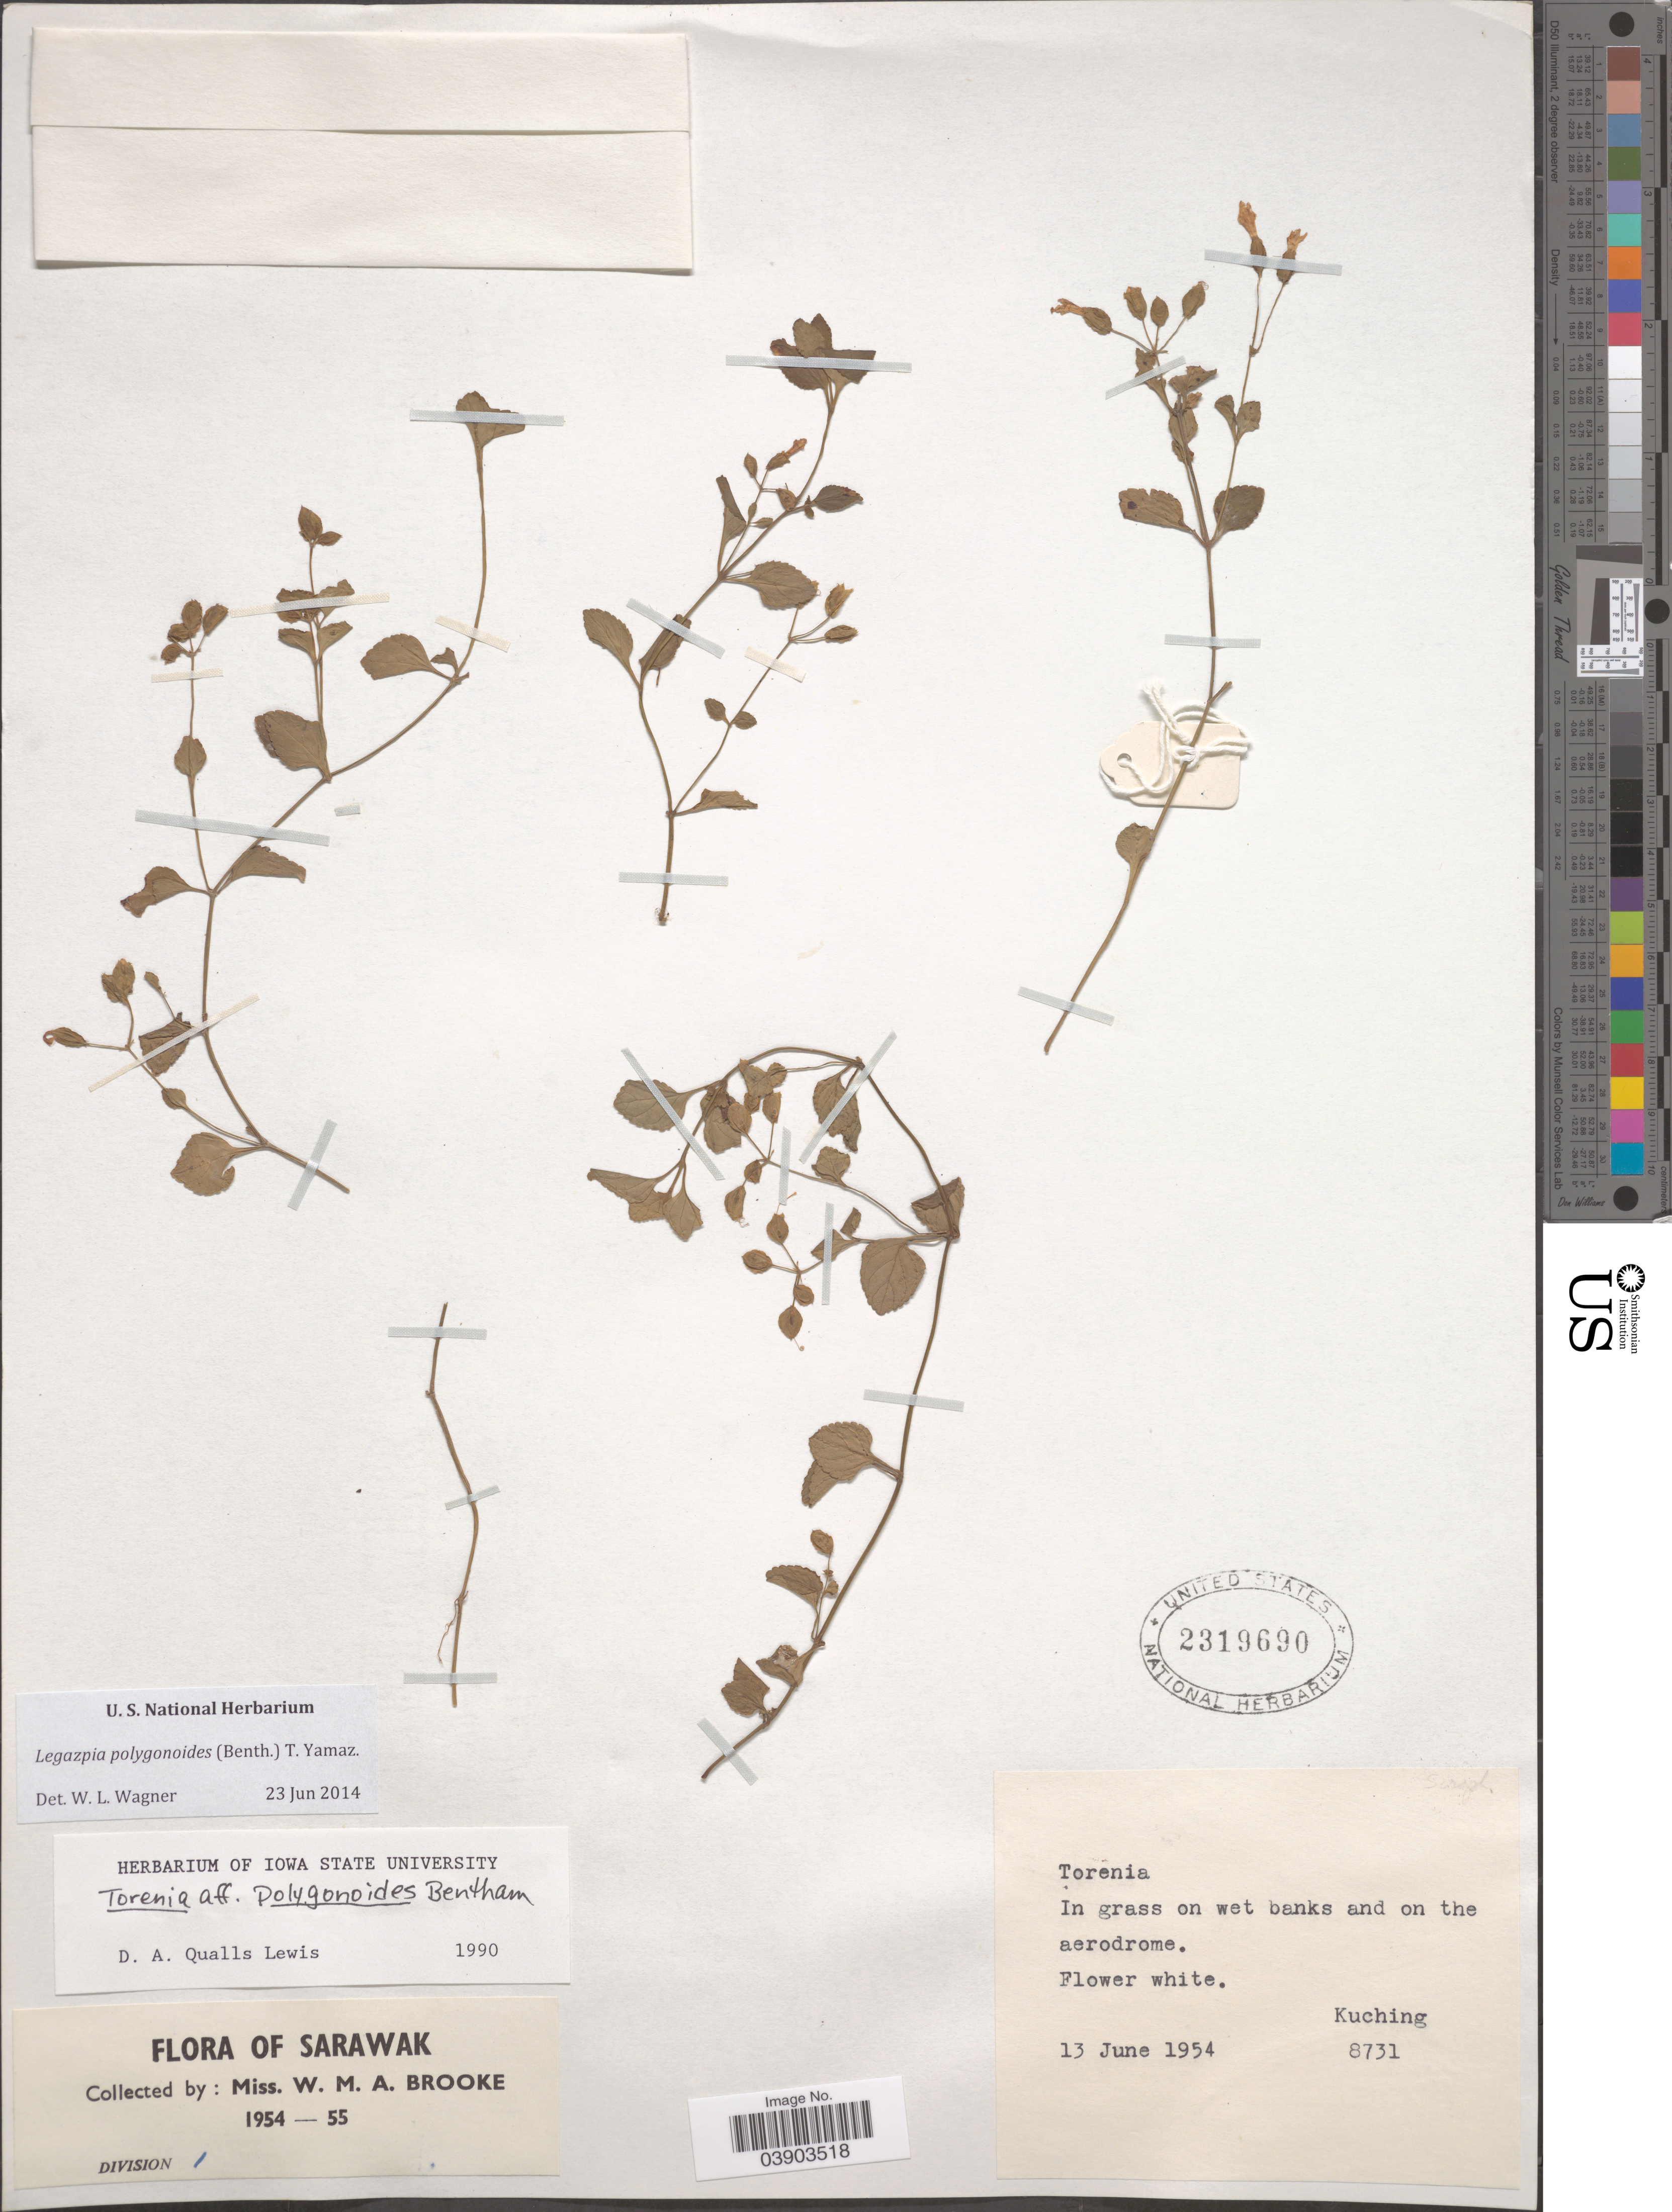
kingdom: Plantae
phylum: Tracheophyta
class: Magnoliopsida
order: Lamiales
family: Linderniaceae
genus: Torenia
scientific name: Torenia polygonoides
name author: Benth.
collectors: W. Brooke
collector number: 8731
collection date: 1954-06-13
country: Malaysia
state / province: Sarawak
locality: Division 1. Kuching.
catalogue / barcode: US 2319690